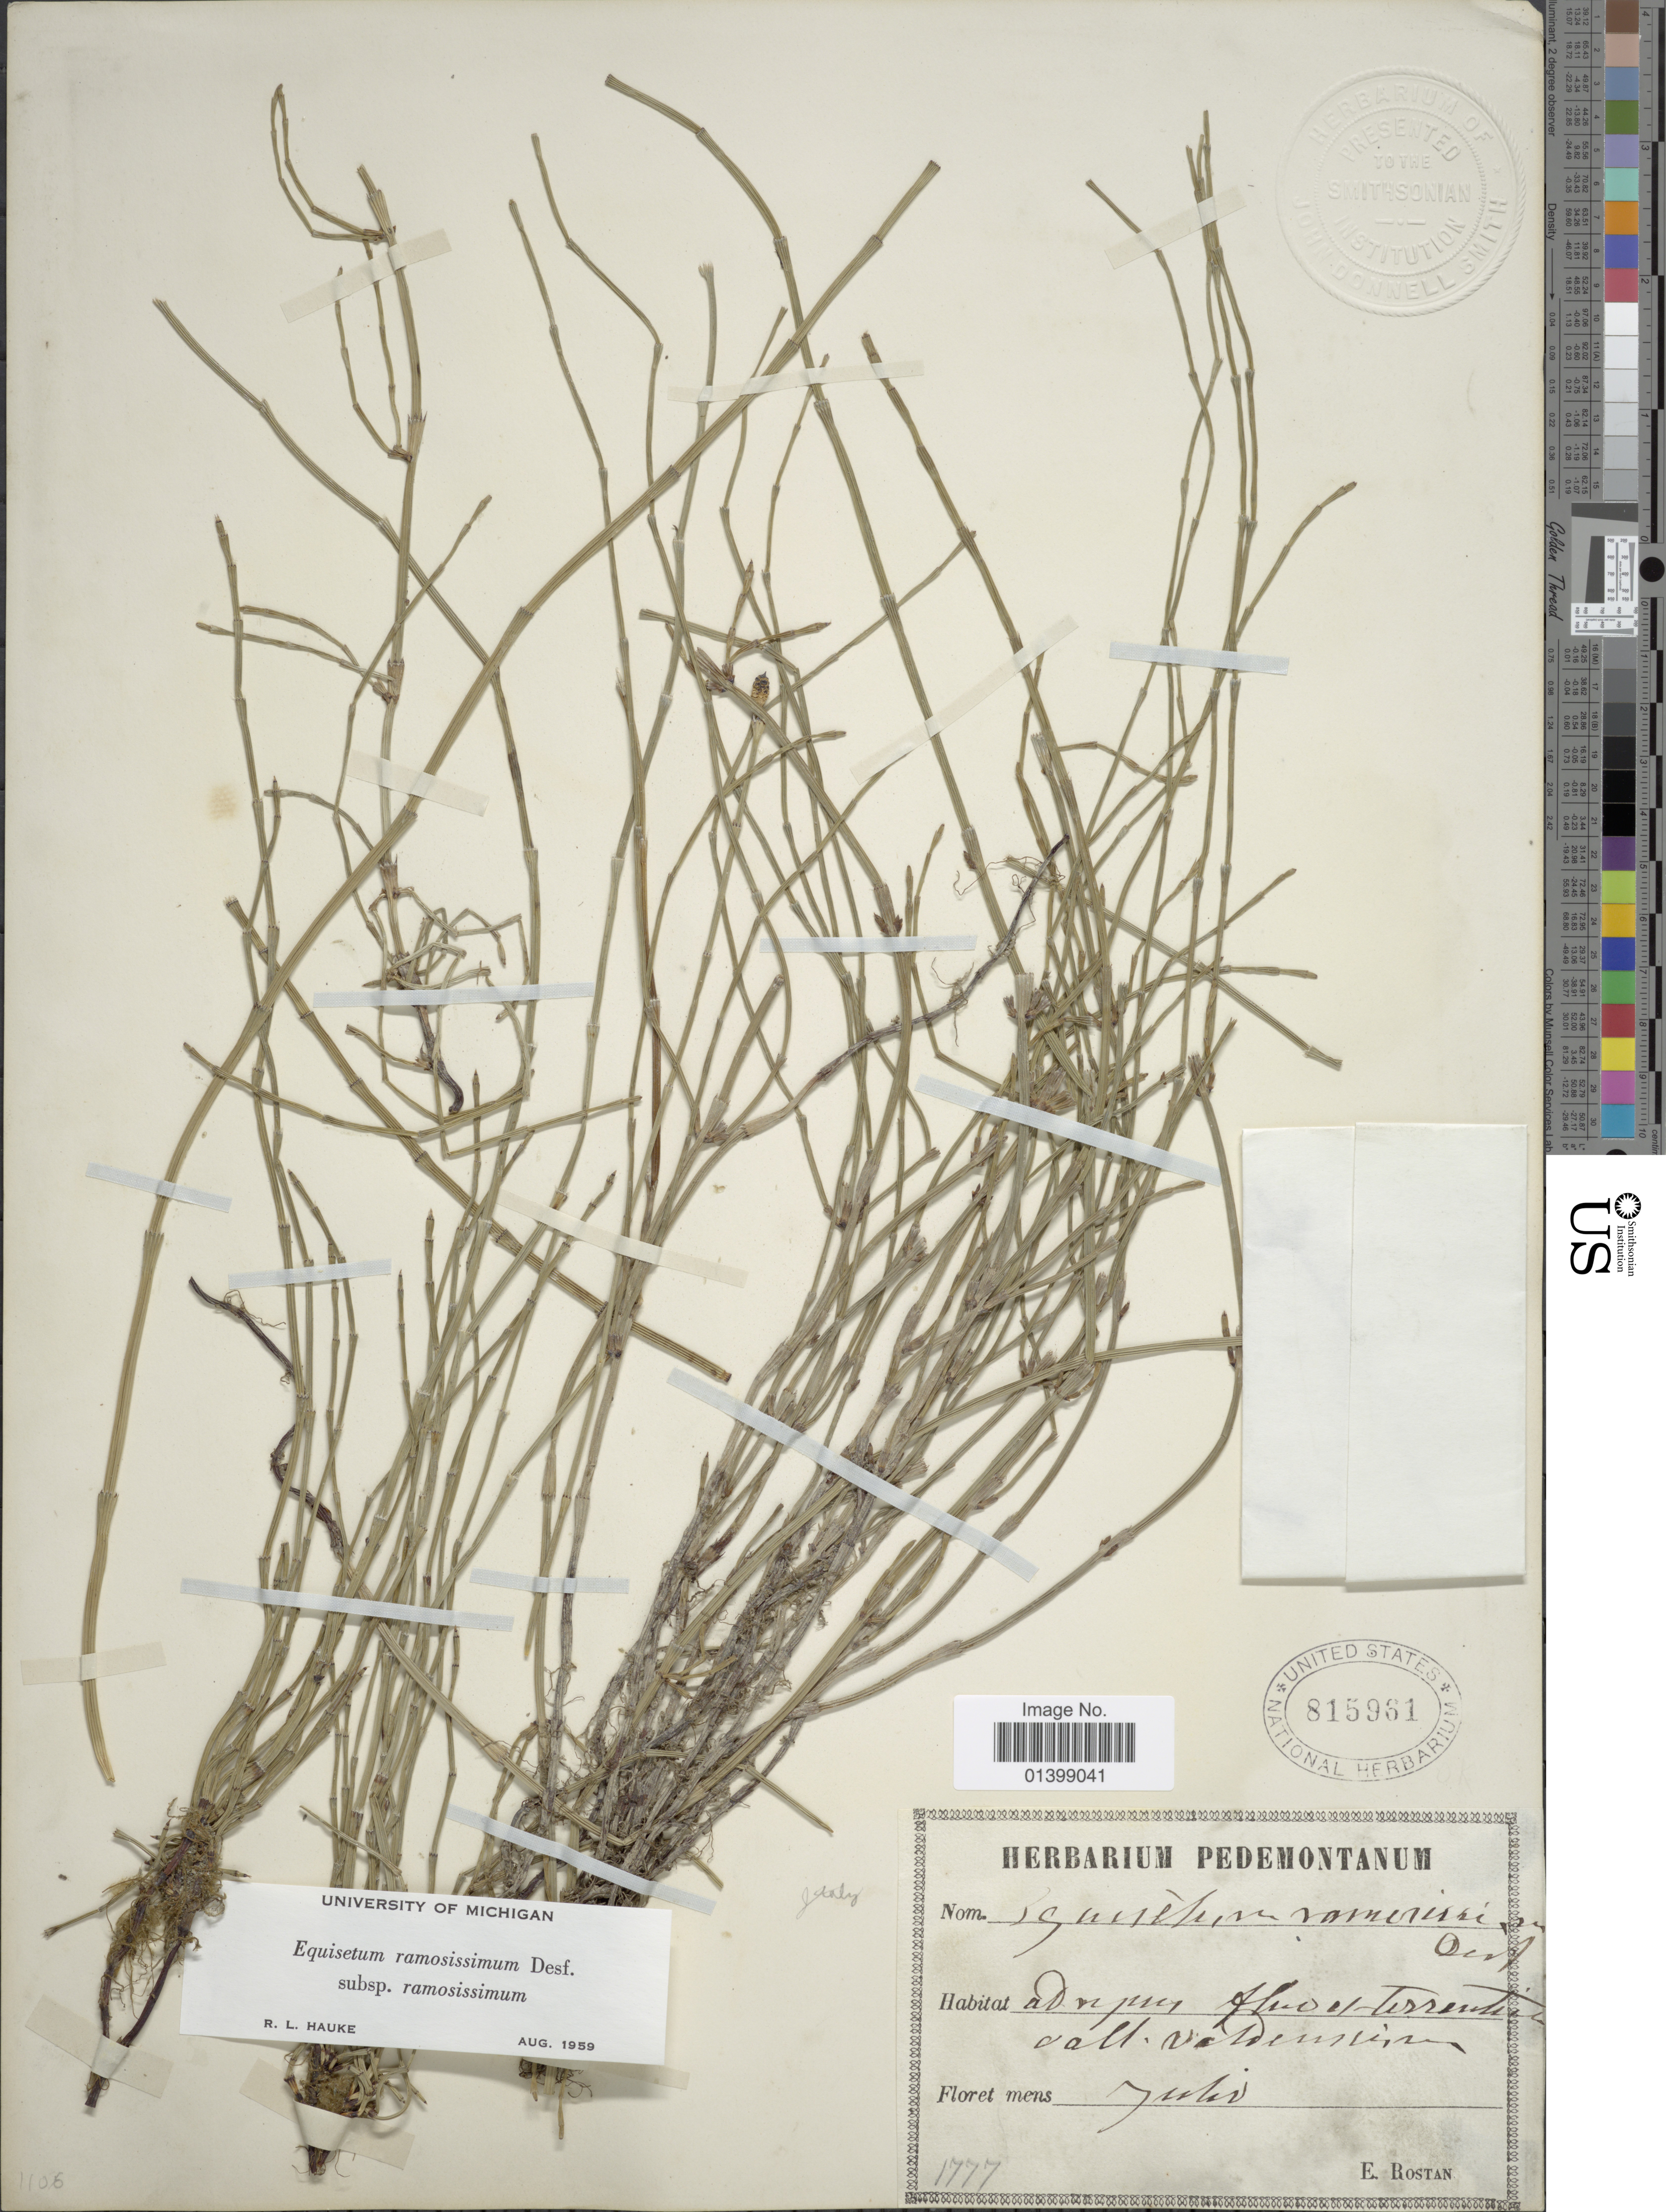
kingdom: Plantae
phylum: Tracheophyta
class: Polypodiopsida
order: Equisetales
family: Equisetaceae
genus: Equisetum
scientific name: Equisetum ramosissimum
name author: Desf.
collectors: E. Rostan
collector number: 1777?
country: Italy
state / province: Piedmont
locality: Ad rupes fluve et terrential vall Valdensium [interpreted]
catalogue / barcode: US 815961